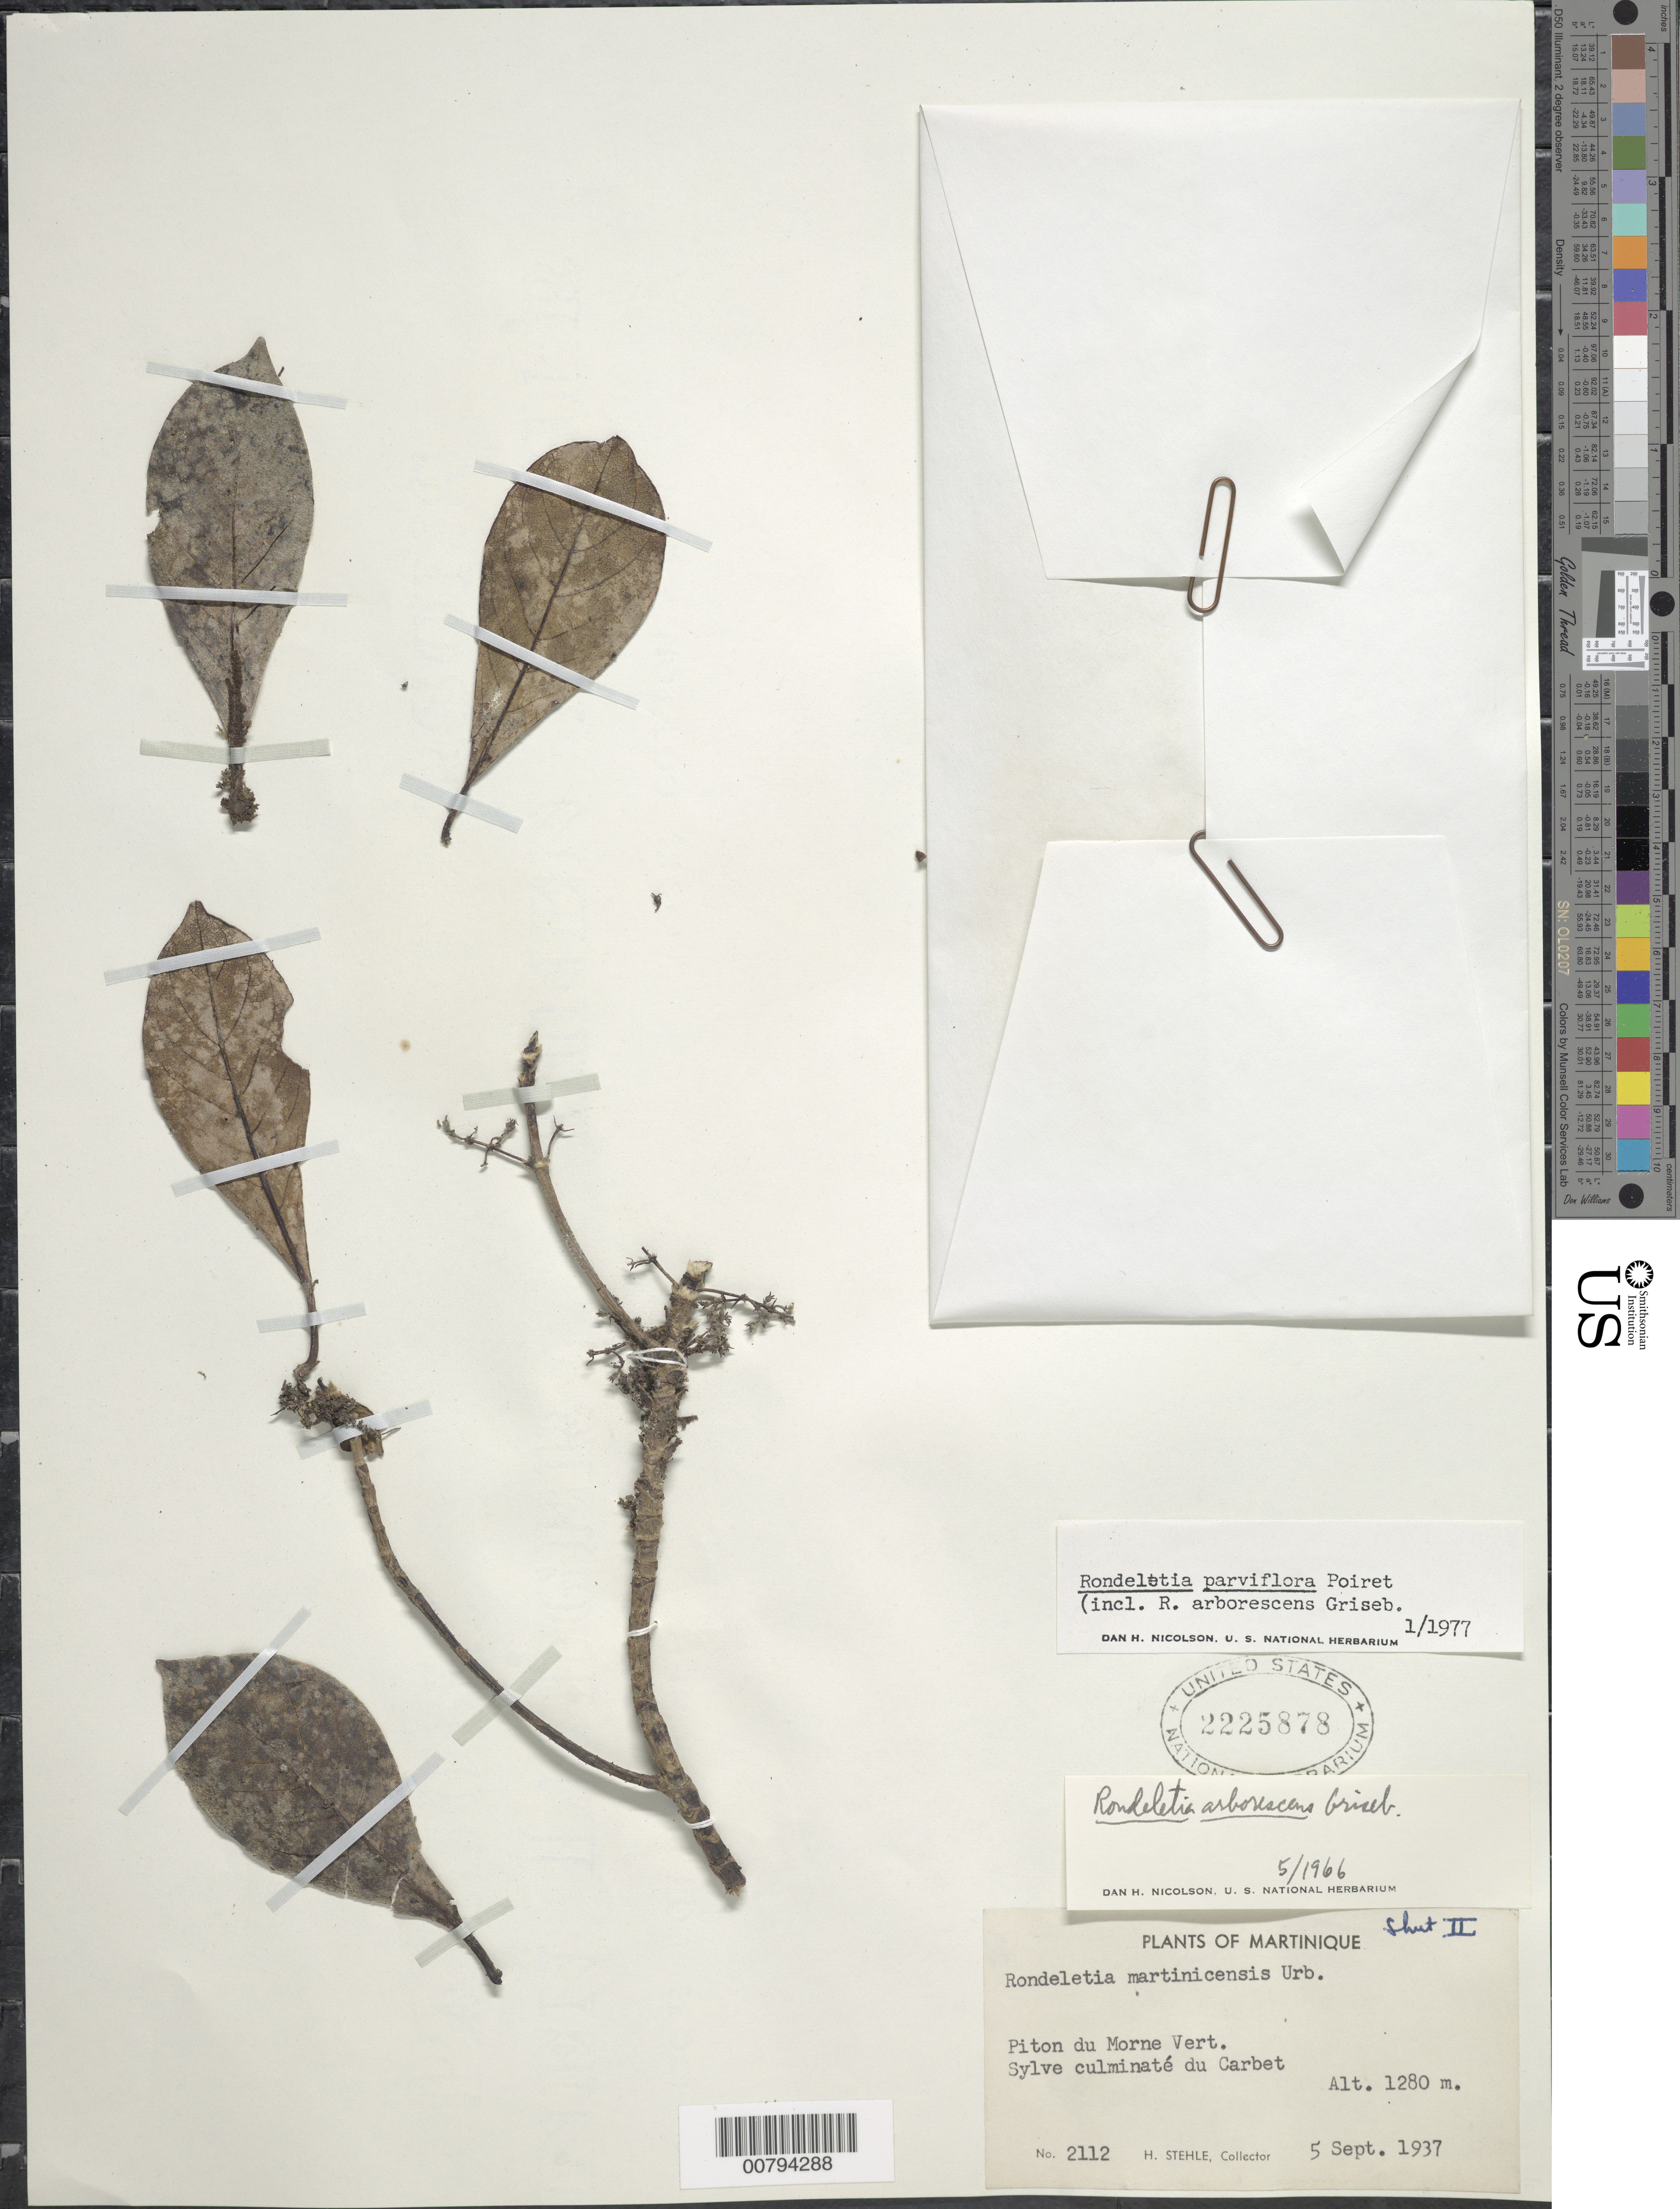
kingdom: Plantae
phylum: Tracheophyta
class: Magnoliopsida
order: Gentianales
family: Rubiaceae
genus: Rondeletia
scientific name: Rondeletia parviflora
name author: Poir.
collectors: H. Stehlé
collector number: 2112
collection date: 1937-09-05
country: Martinique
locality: Piton du Morne Vert., Sylve culminate du Carbet.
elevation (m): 1280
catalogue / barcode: US 2225878